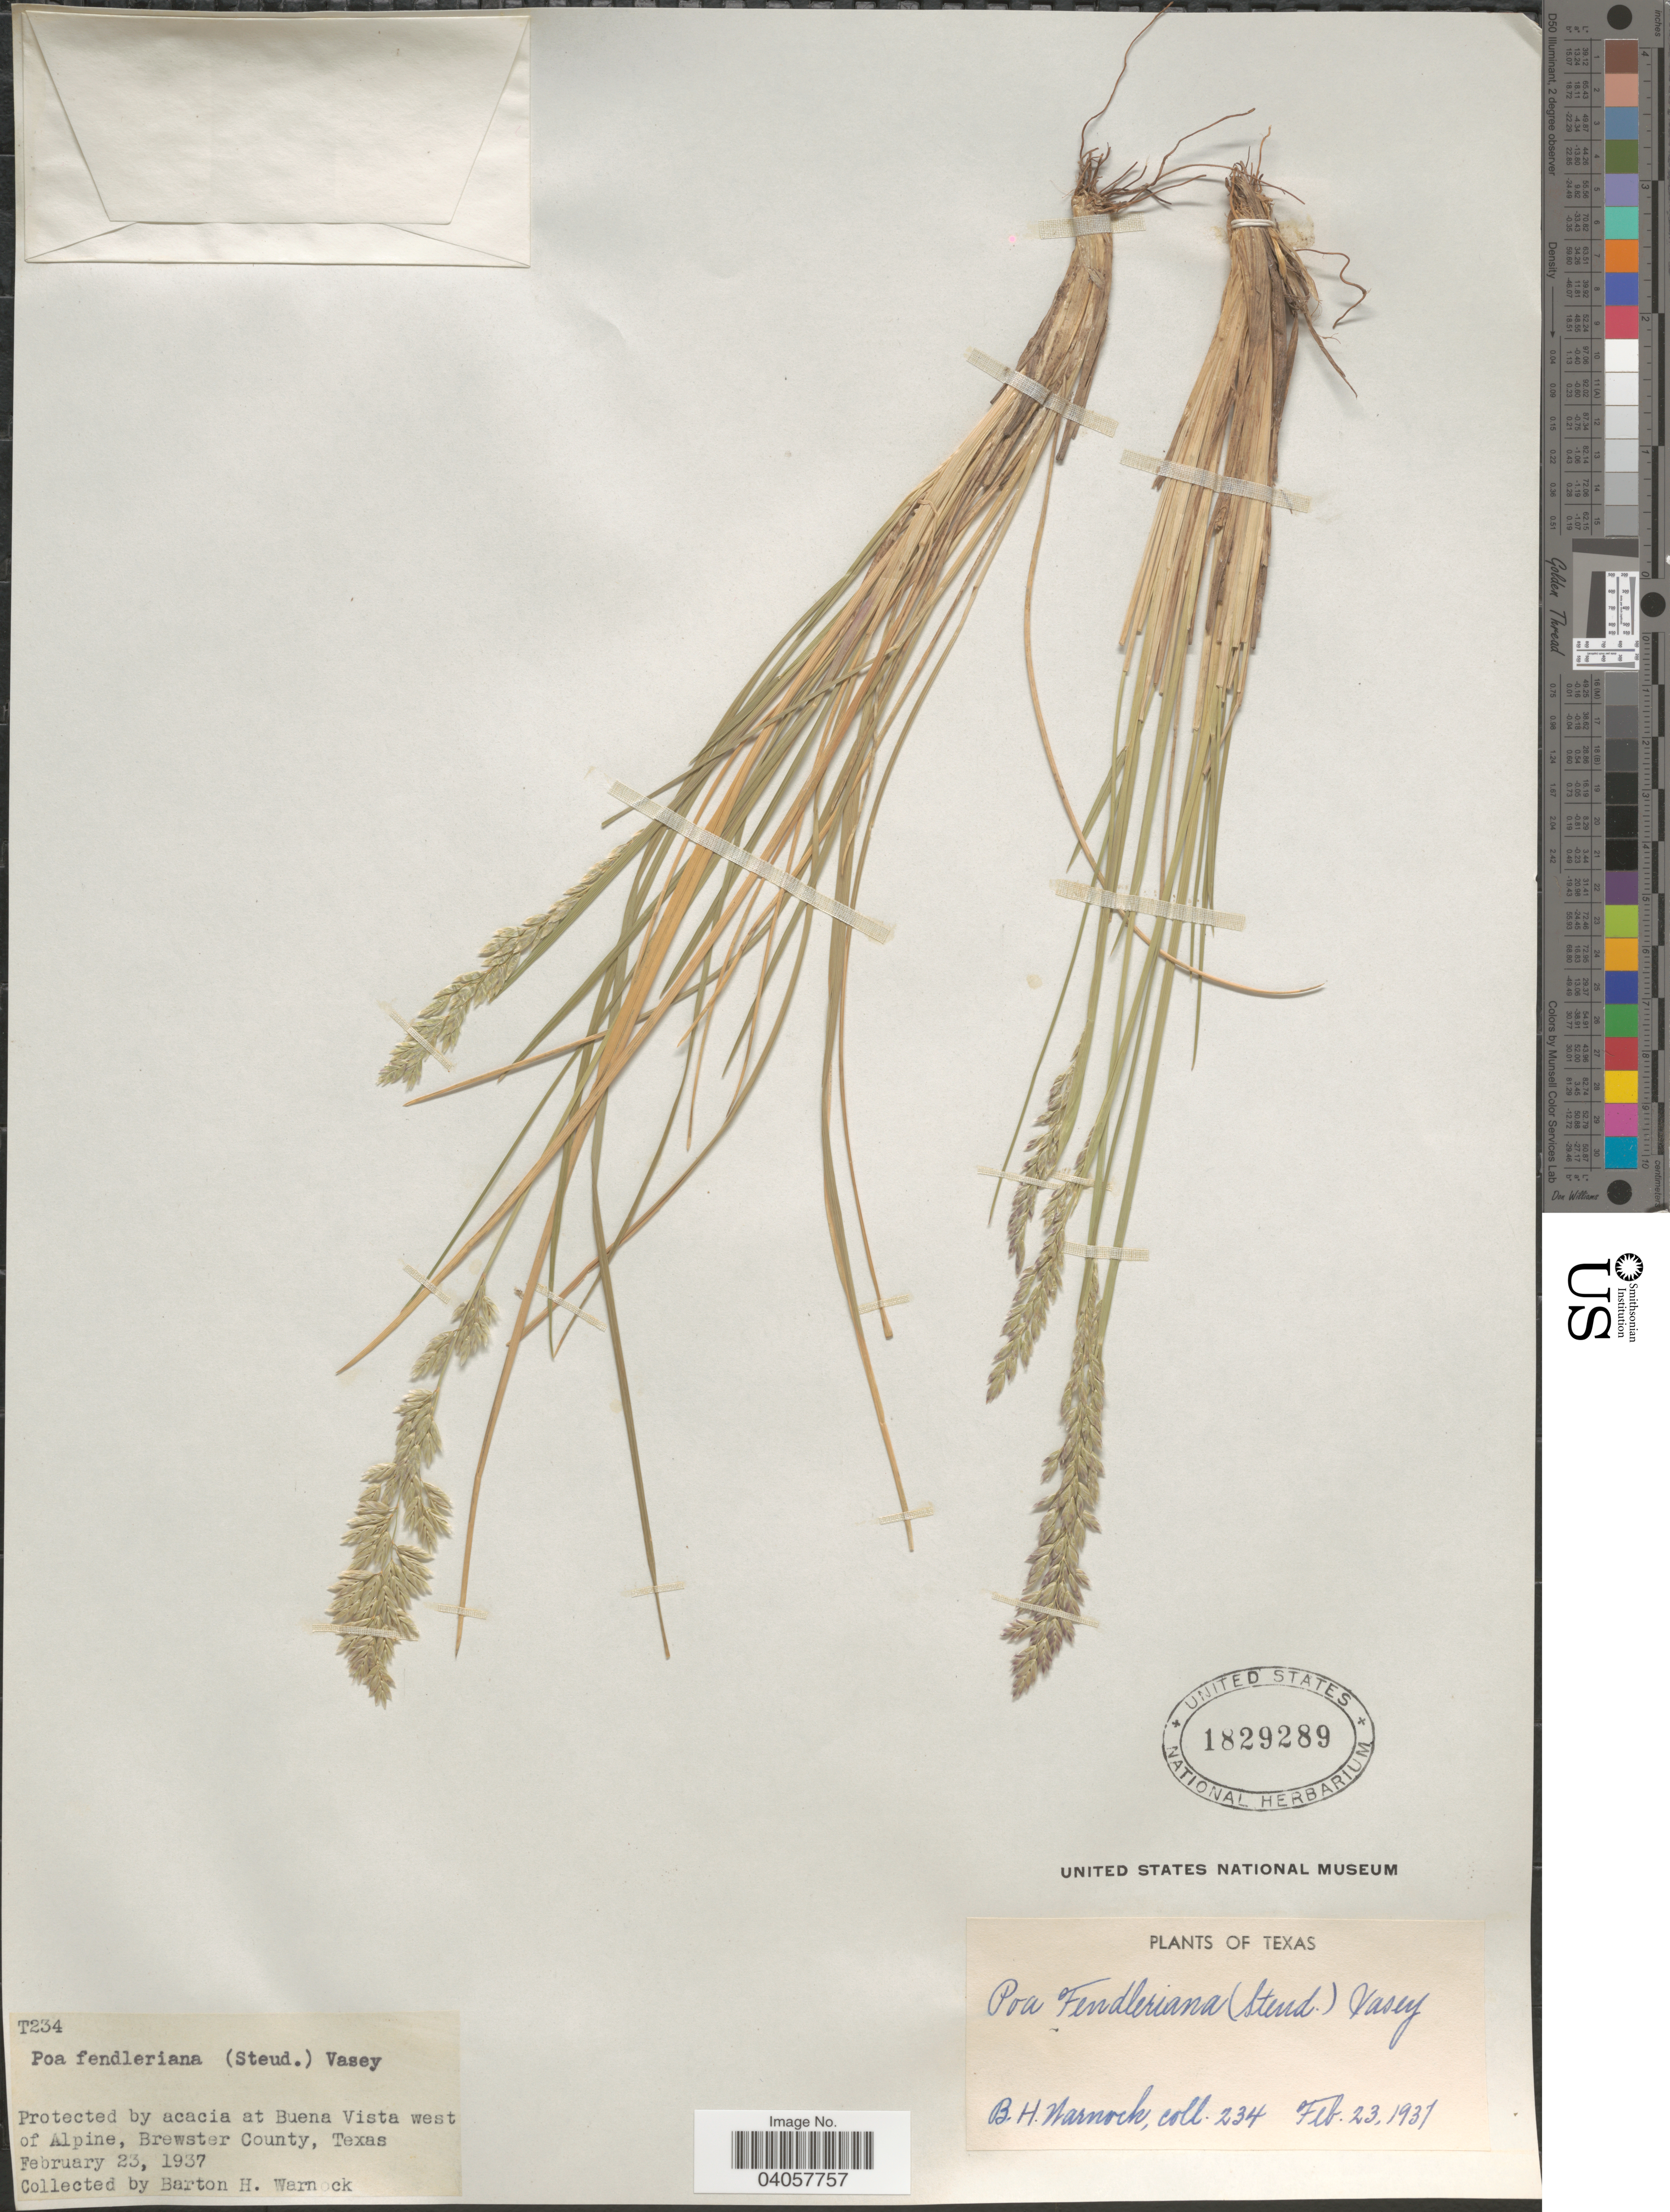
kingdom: Plantae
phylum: Tracheophyta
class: Liliopsida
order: Poales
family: Poaceae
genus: Poa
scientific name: Poa fendleriana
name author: (Steud.) Vasey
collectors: B. H. Warnock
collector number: T234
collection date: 1937-02-23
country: United States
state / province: Texas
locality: At Buena Vista west of Alpine, Brewster County.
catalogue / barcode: US 1829289